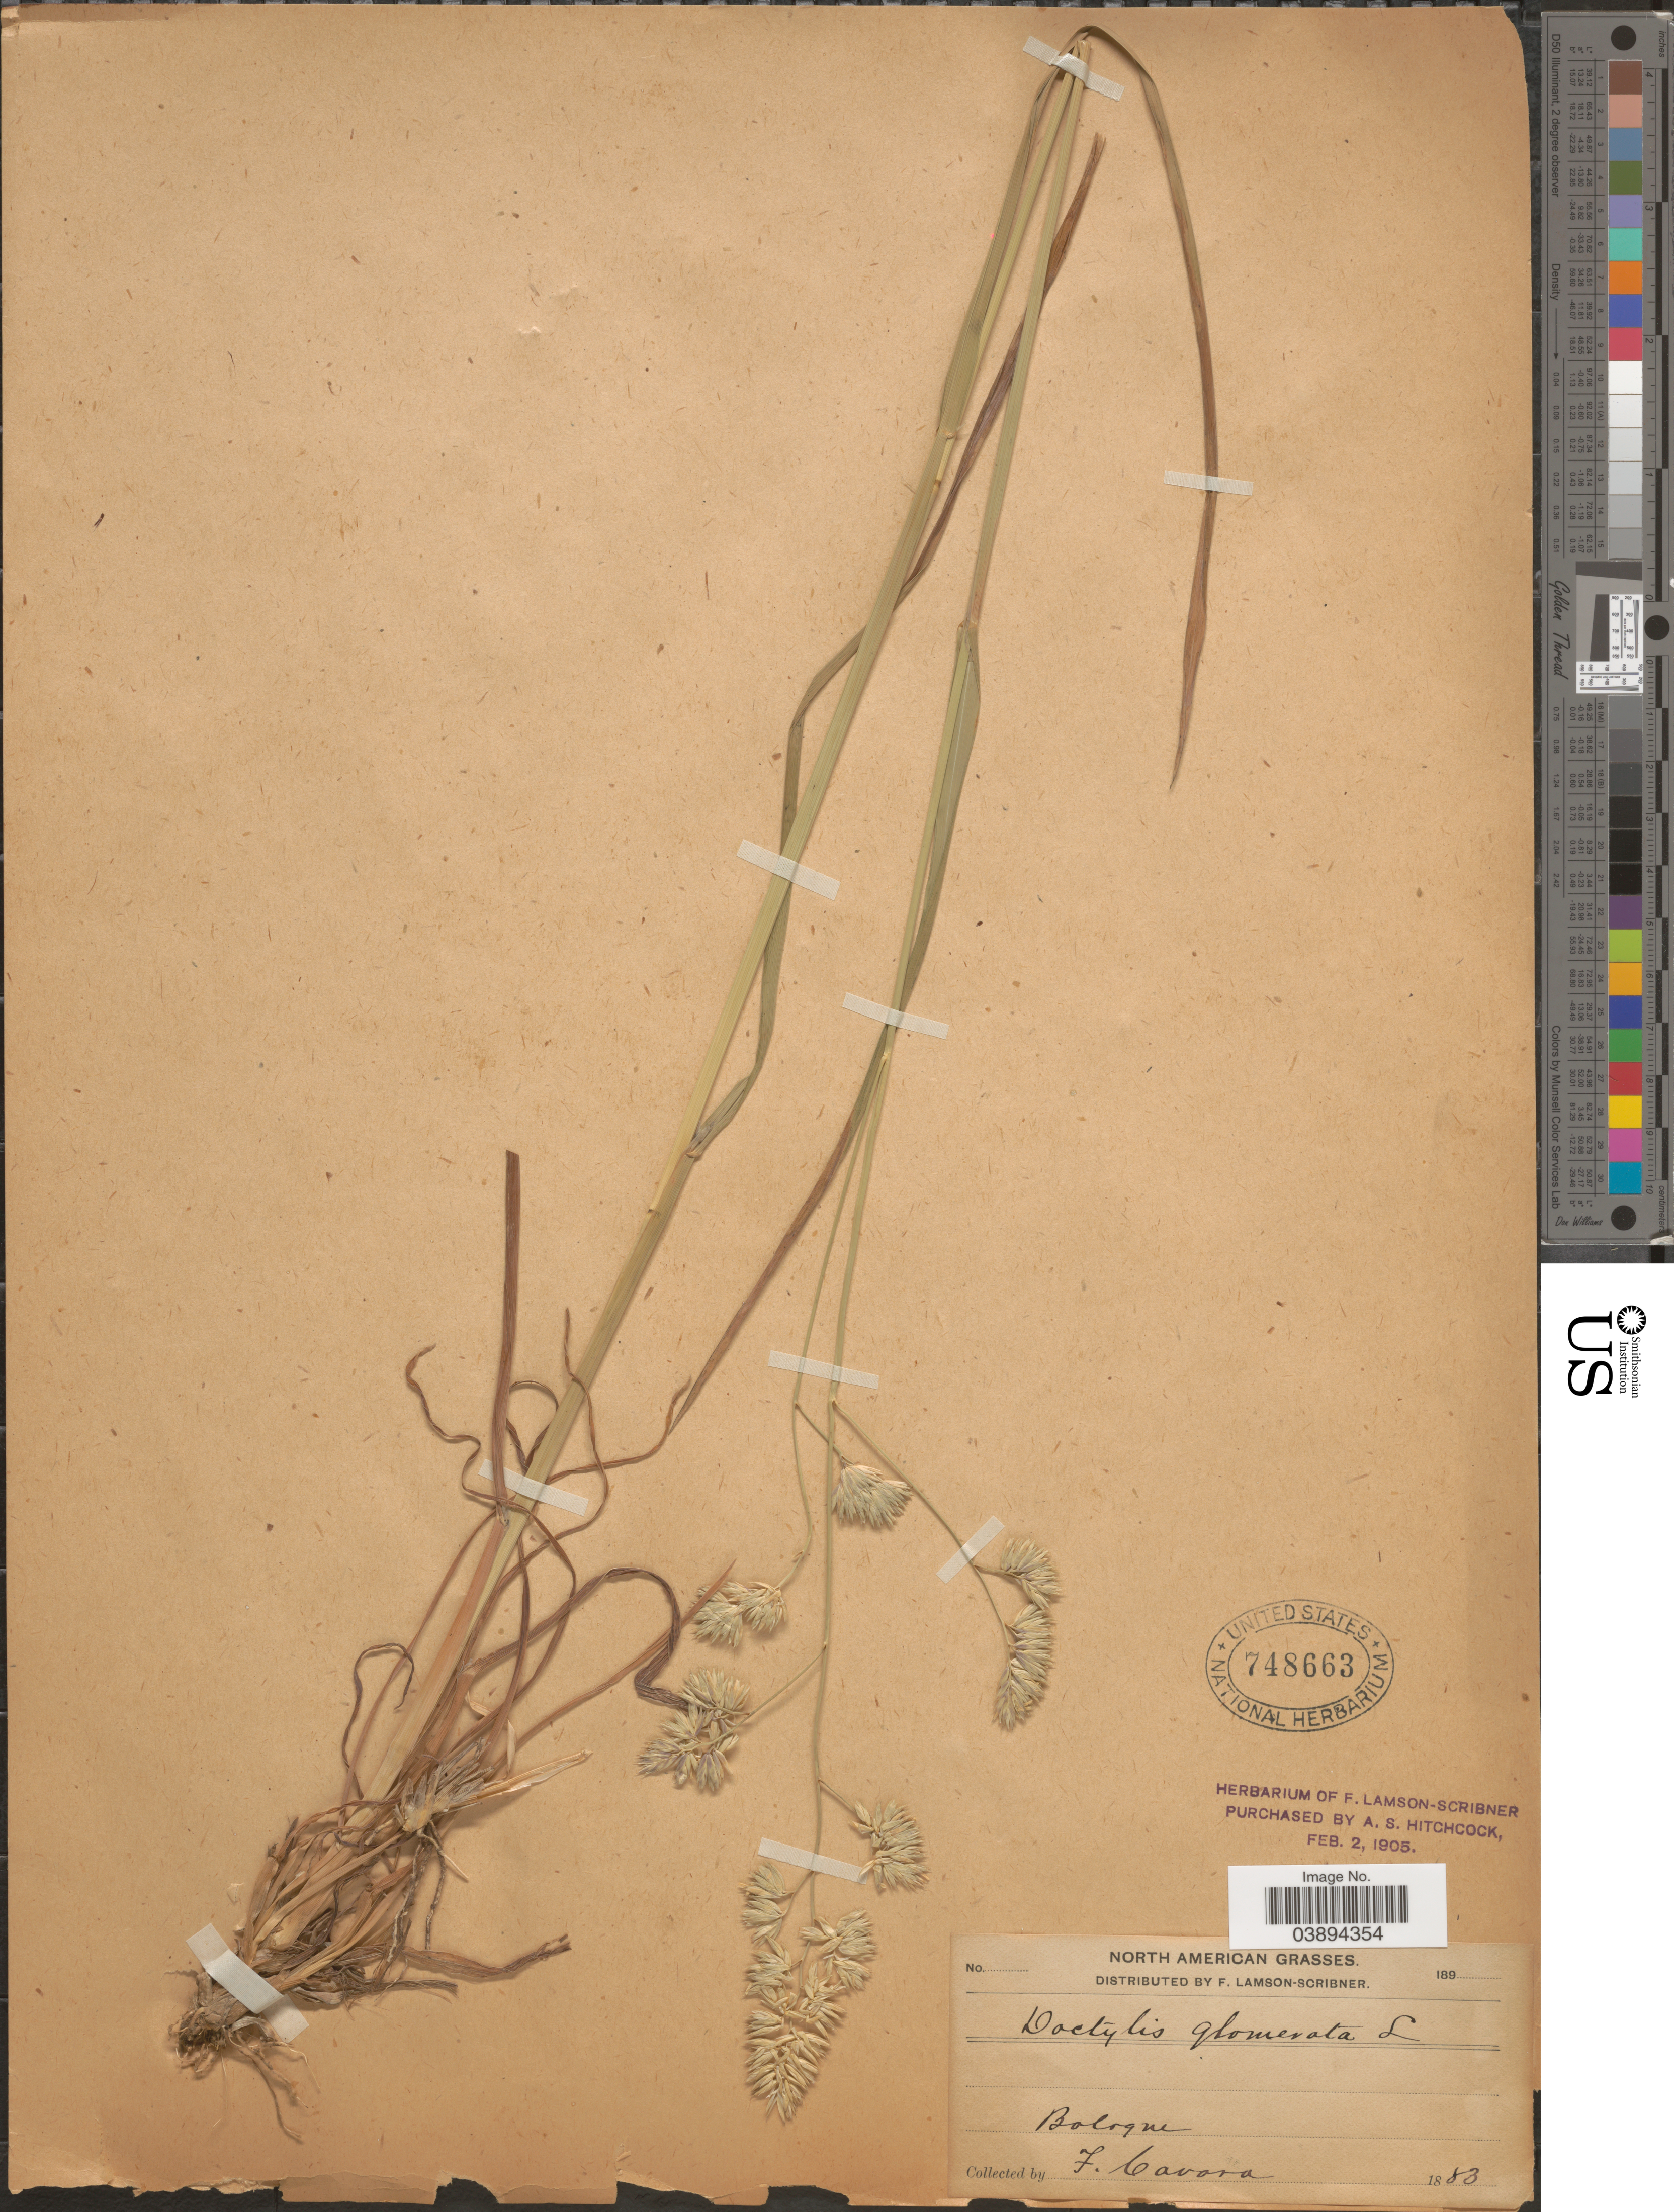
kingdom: Plantae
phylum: Tracheophyta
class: Liliopsida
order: Poales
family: Poaceae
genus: Dactylis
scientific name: Dactylis glomerata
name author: L.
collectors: F. Cavara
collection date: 1883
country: Italy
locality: Bologne.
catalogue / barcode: US 748663